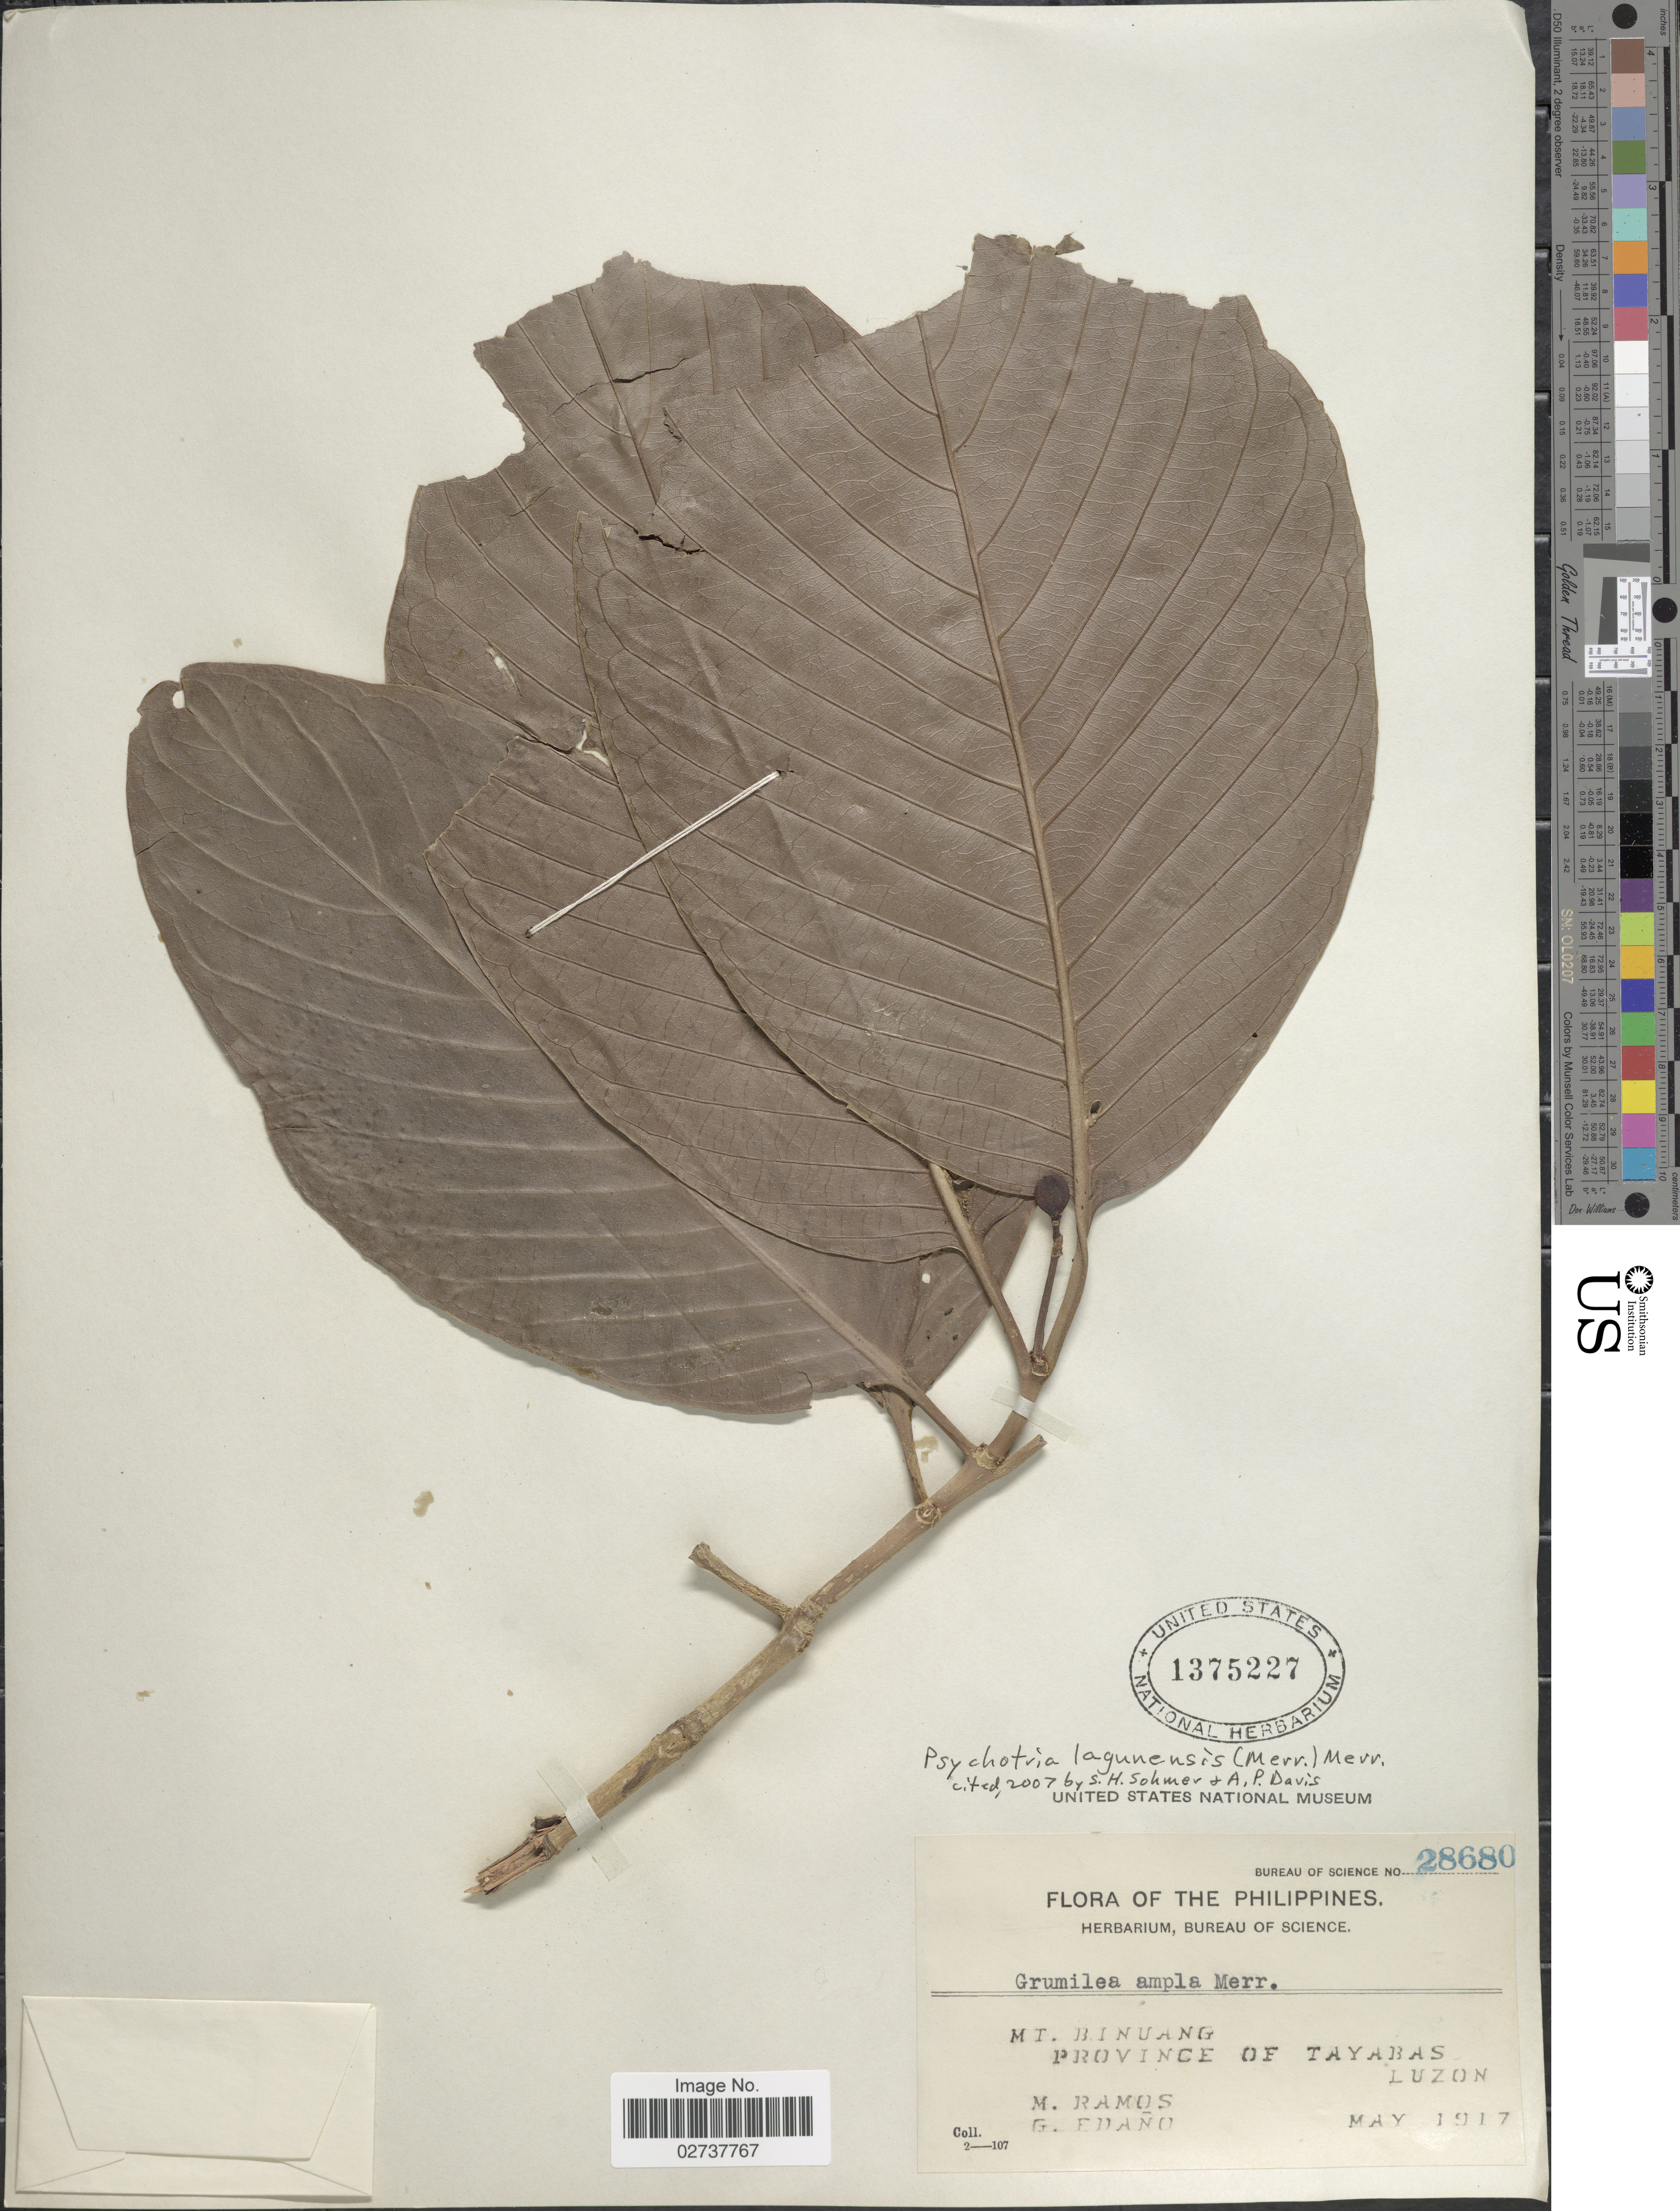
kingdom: Plantae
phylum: Tracheophyta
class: Magnoliopsida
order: Gentianales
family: Rubiaceae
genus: Psychotria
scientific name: Psychotria lagunensis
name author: (Merr.) Merr.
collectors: M. Ramos & G. Edaño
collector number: Bureau of Science 28680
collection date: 1917-05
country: Philippines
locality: Mt. Binuang Province of Tayabas, Luzon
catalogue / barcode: US 1375227